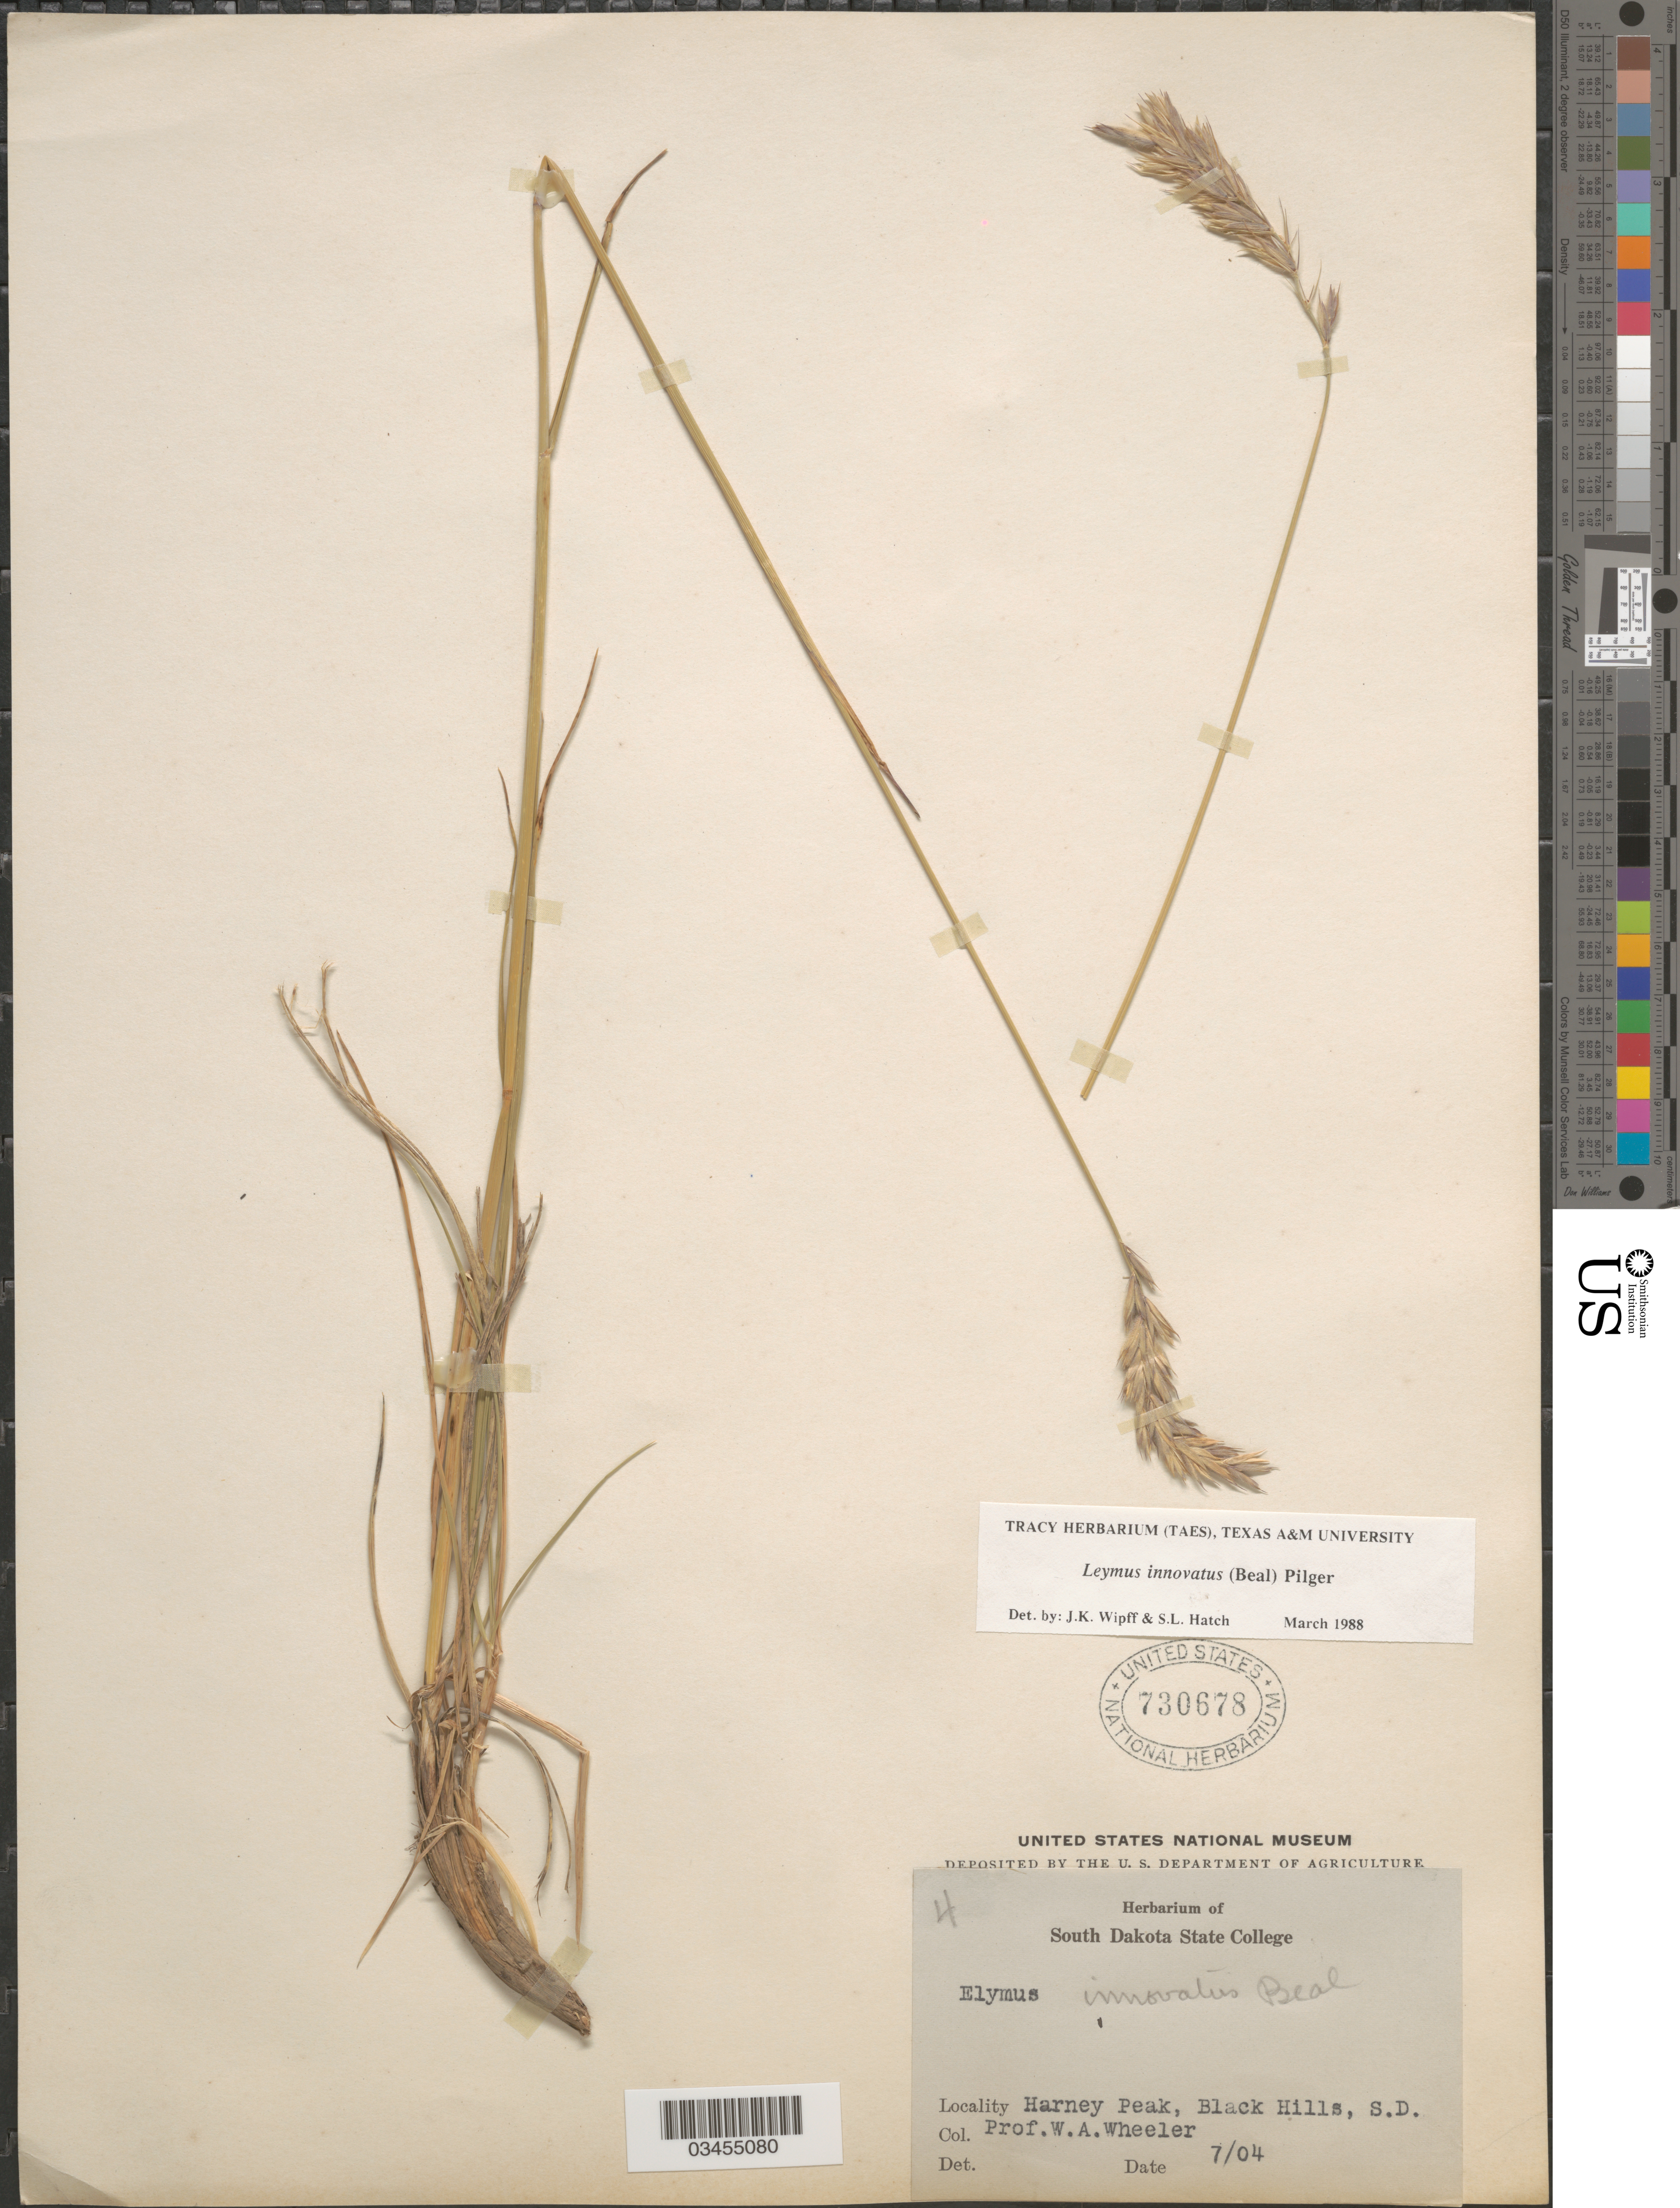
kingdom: Plantae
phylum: Tracheophyta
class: Liliopsida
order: Poales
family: Poaceae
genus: Leymus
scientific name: Leymus innovatus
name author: (W.J. Beal) Pilg.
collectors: W. Wheeler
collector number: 4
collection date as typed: Transcribed d/m/y: /7/4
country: United States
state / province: South Dakota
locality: Harney Peak, Black Hills.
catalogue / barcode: US 730678